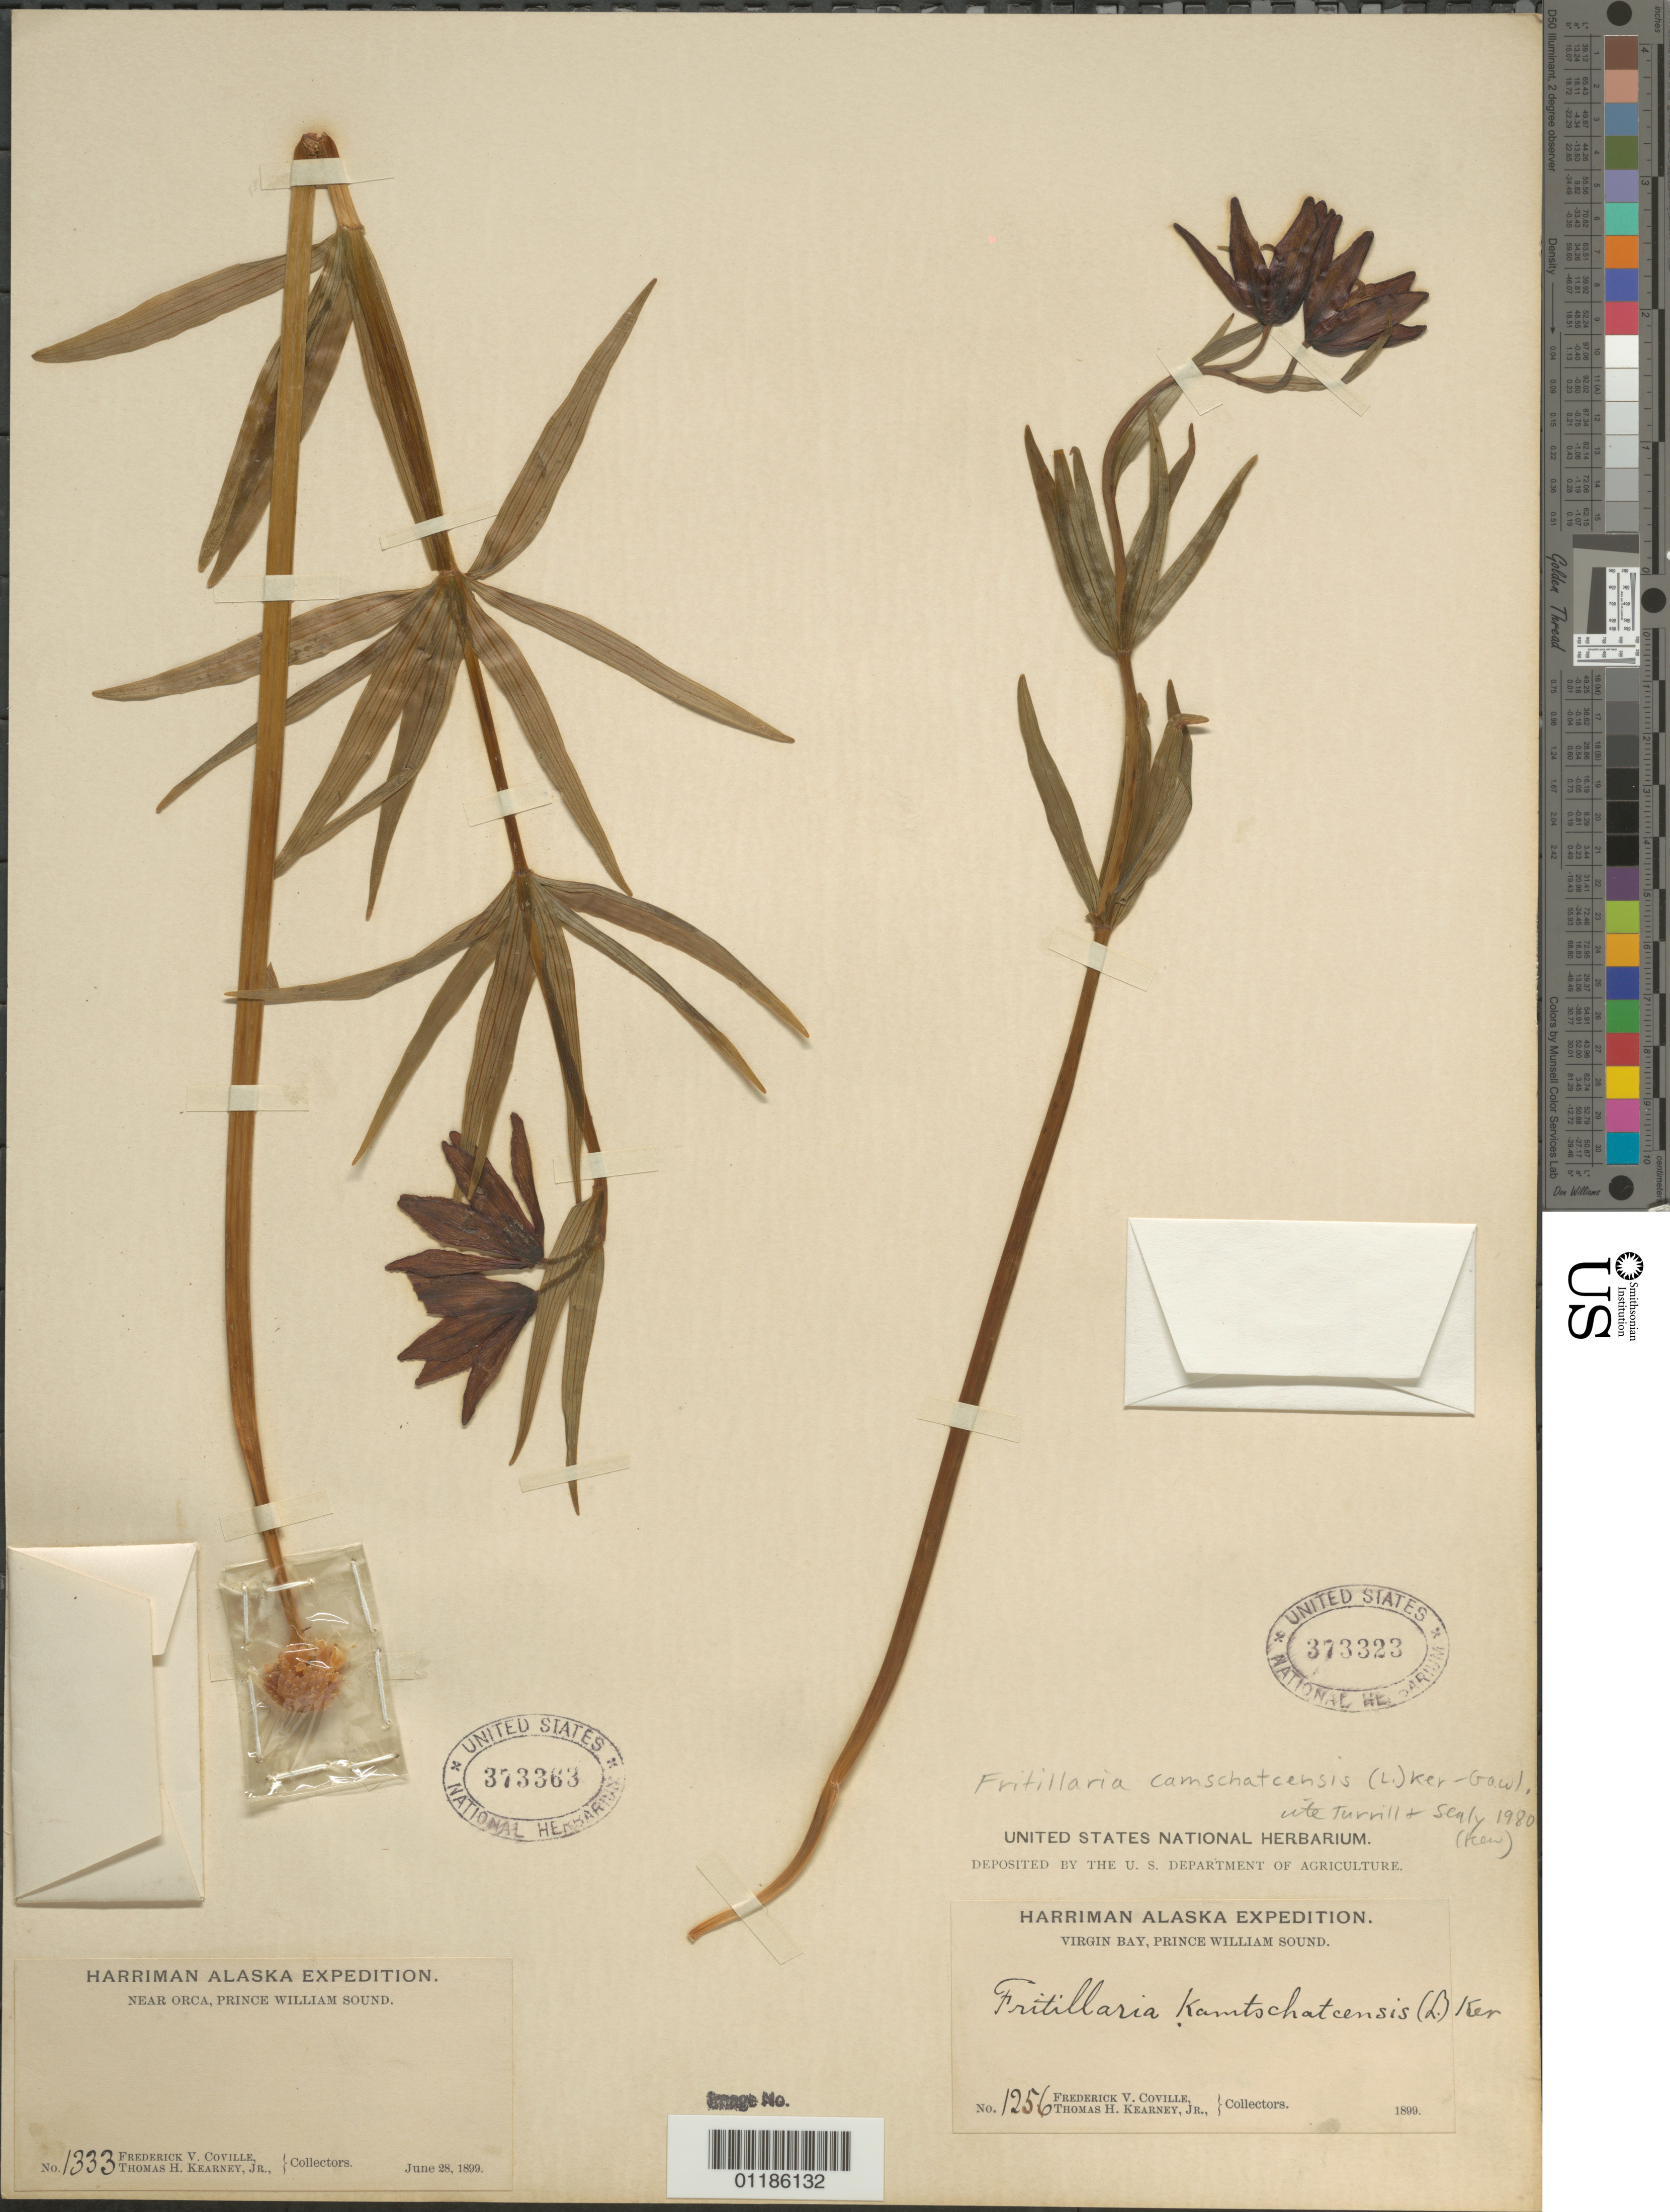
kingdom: Plantae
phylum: Tracheophyta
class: Liliopsida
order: Liliales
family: Liliaceae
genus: Fritillaria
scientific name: Fritillaria kamtschatcensis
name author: Torr.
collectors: F. V. Coville & T. H. Kearney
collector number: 1256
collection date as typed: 1899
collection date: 1899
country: United States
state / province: Alaska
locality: Virgin Bay, Prince William Sound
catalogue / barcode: US 373323